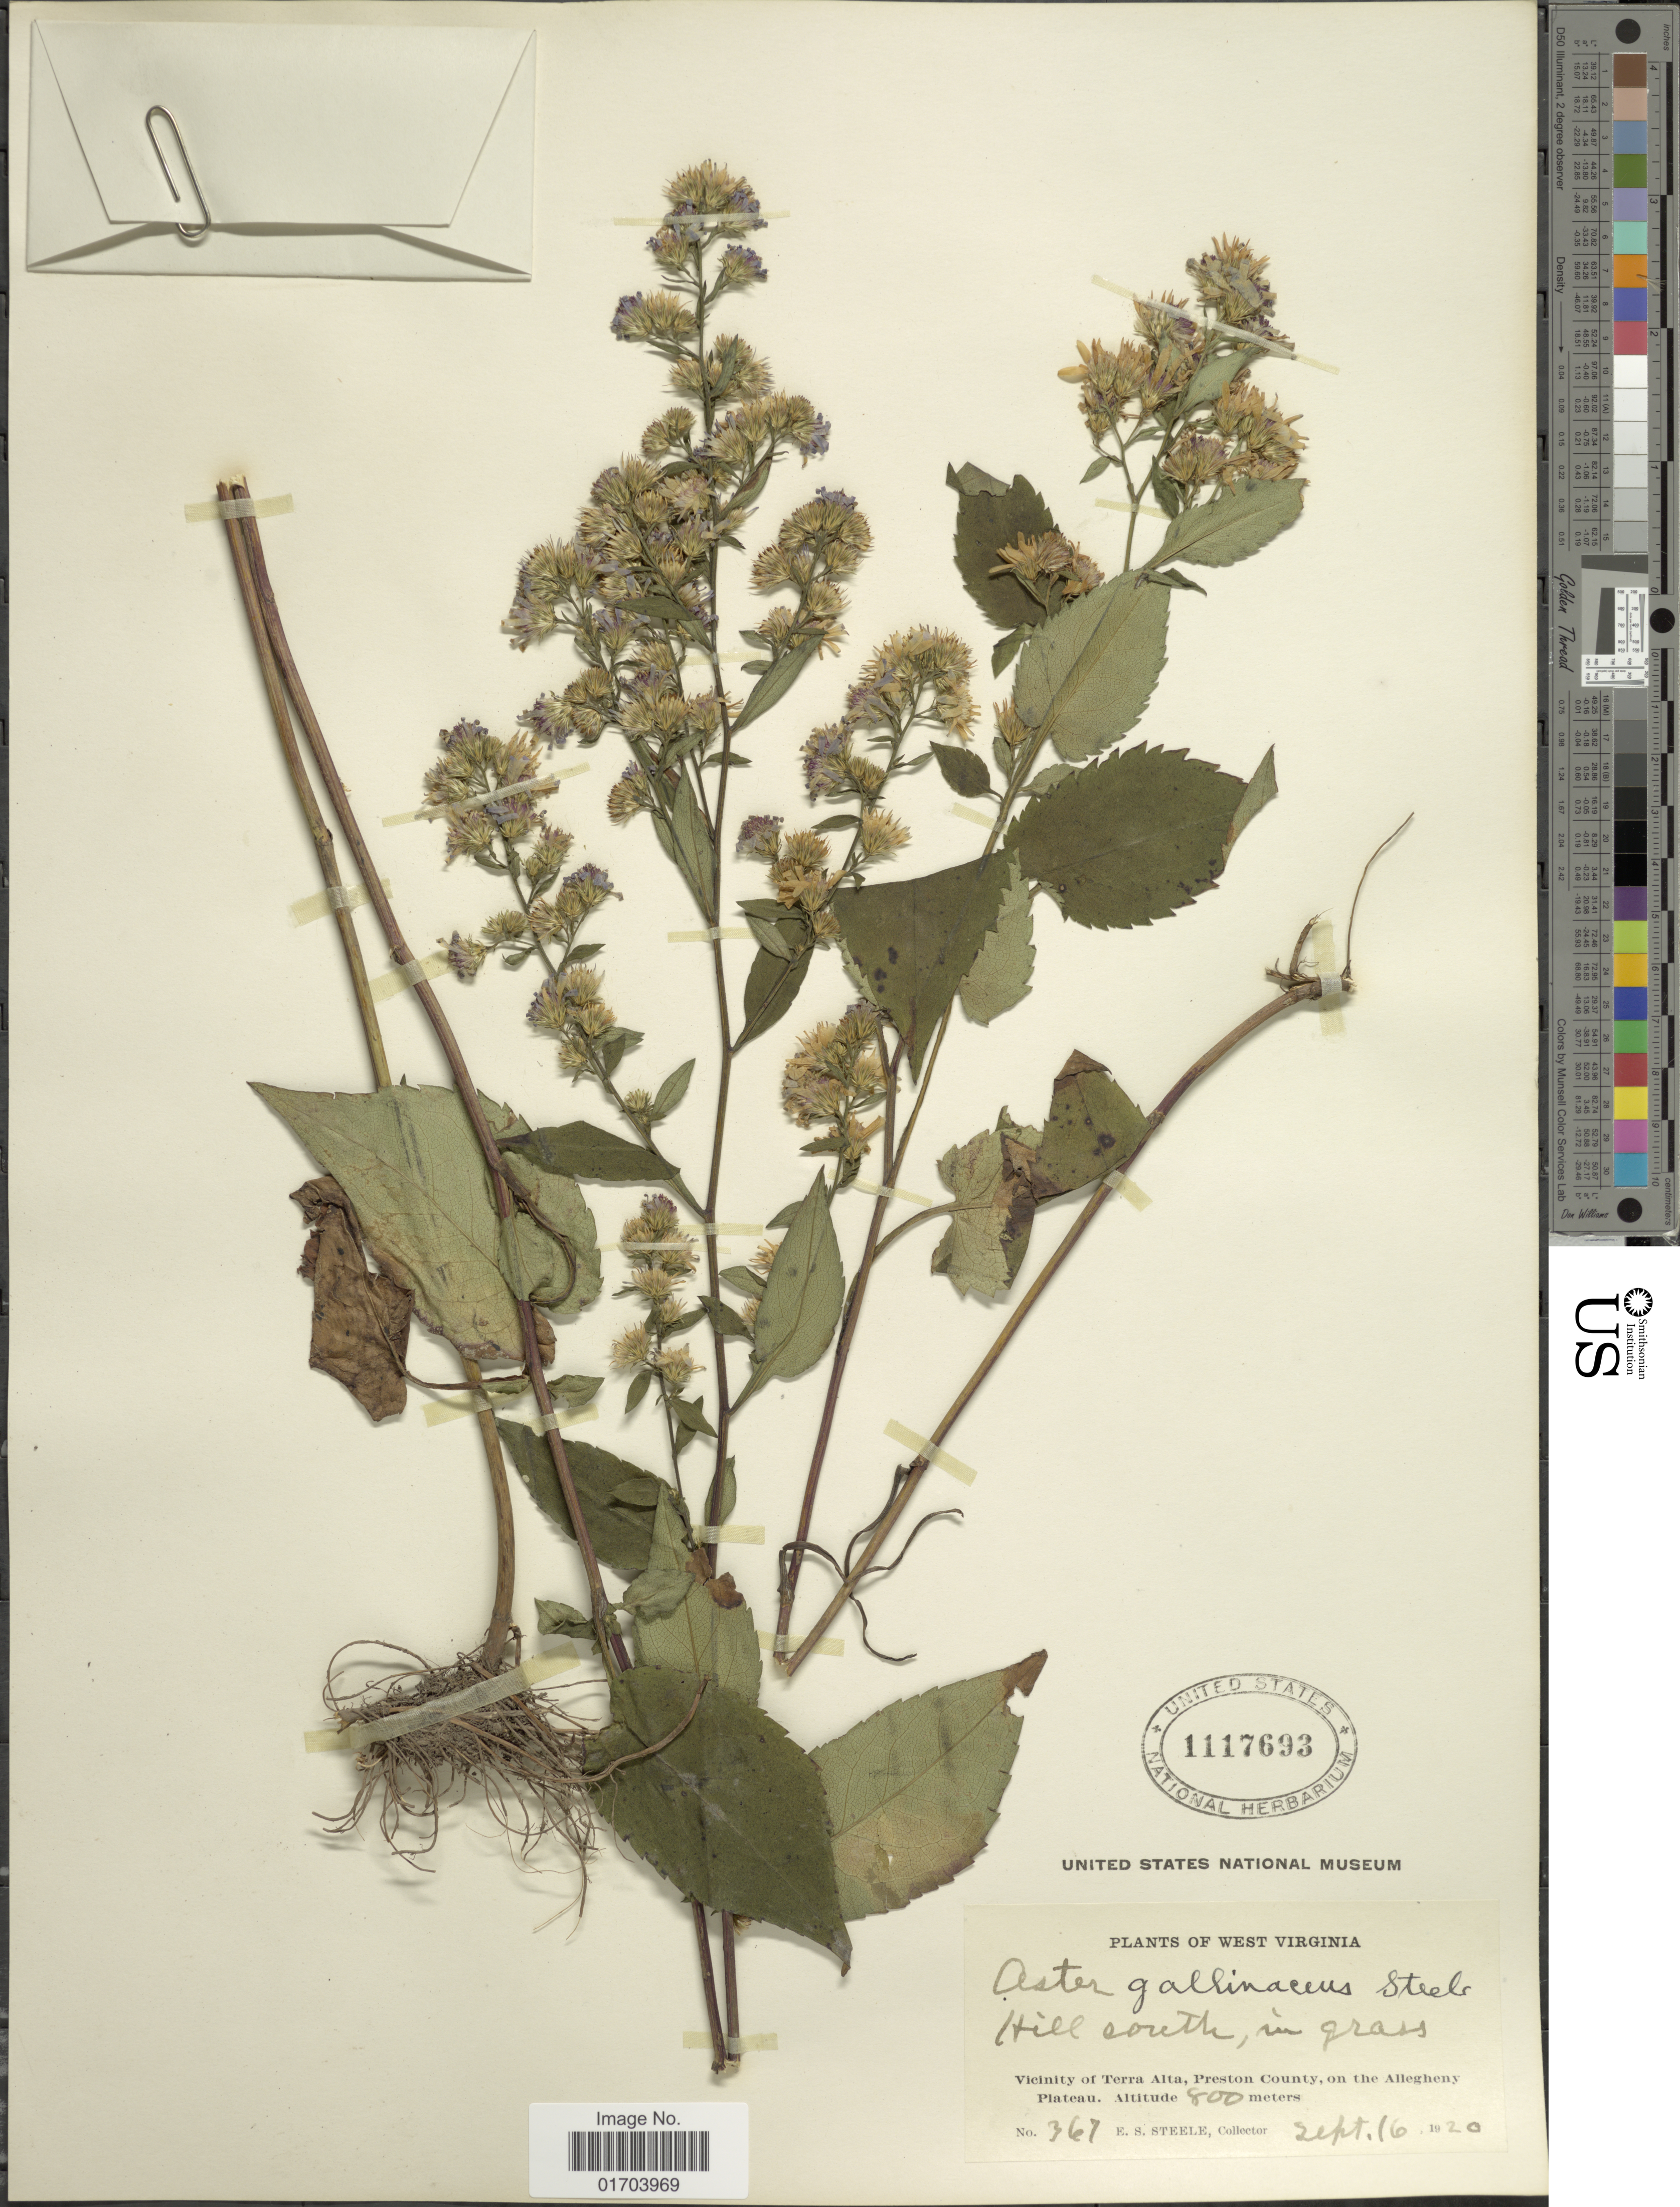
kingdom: Plantae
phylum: Tracheophyta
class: Magnoliopsida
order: Asterales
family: Asteraceae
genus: Aster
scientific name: Aster gallinaceus E.S. Steele sp. nov. ined.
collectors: E. Steele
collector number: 367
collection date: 1920-09-16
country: United States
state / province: West Virginia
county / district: Preston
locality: Hill south, in grass, Vicinity of Terra Alta, Preston County, on the Allegheny Plateau.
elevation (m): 800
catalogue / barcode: US 1117693